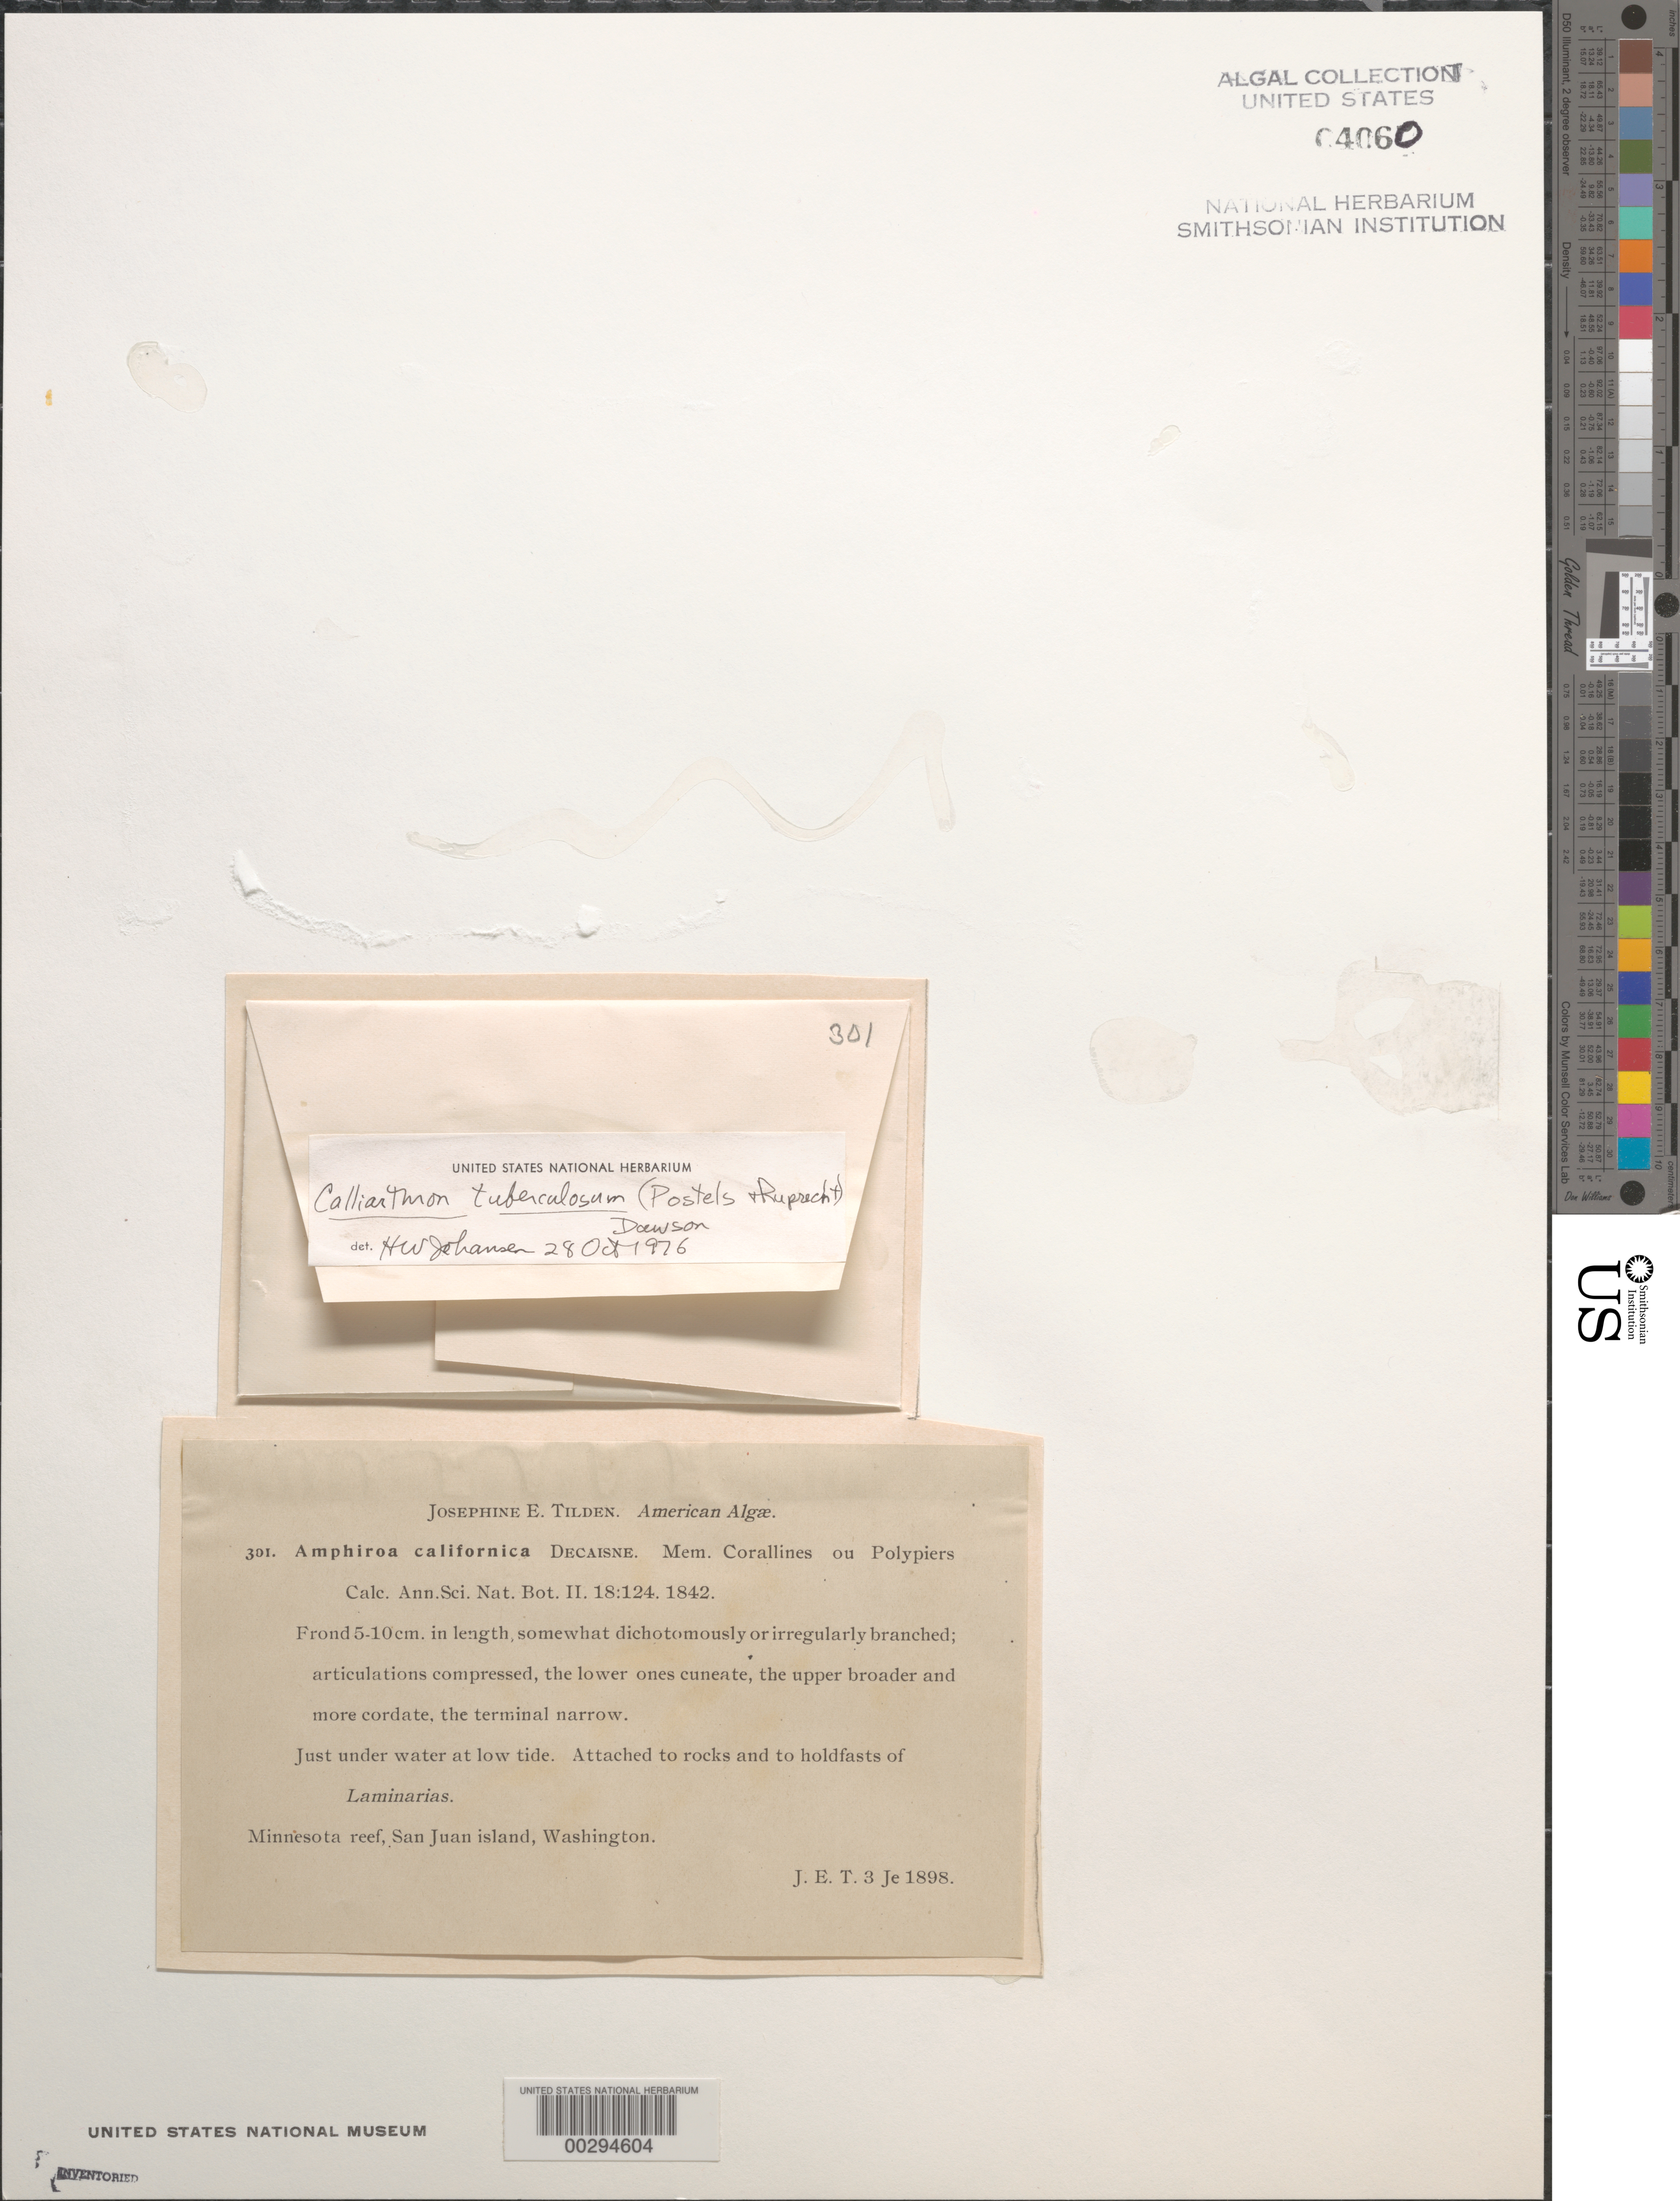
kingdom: Plantae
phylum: Rhodophyta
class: Florideophyceae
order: Corallinales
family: Corallinaceae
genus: Calliarthron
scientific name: Calliarthron tuberculosum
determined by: Johansen, H. W.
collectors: J. E. Tilden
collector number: JET 301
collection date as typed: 03 Jun 1898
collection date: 1898-06-03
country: United States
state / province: Washington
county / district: San Juan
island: San Juan Island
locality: Minnesota Reef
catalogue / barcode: US 4060